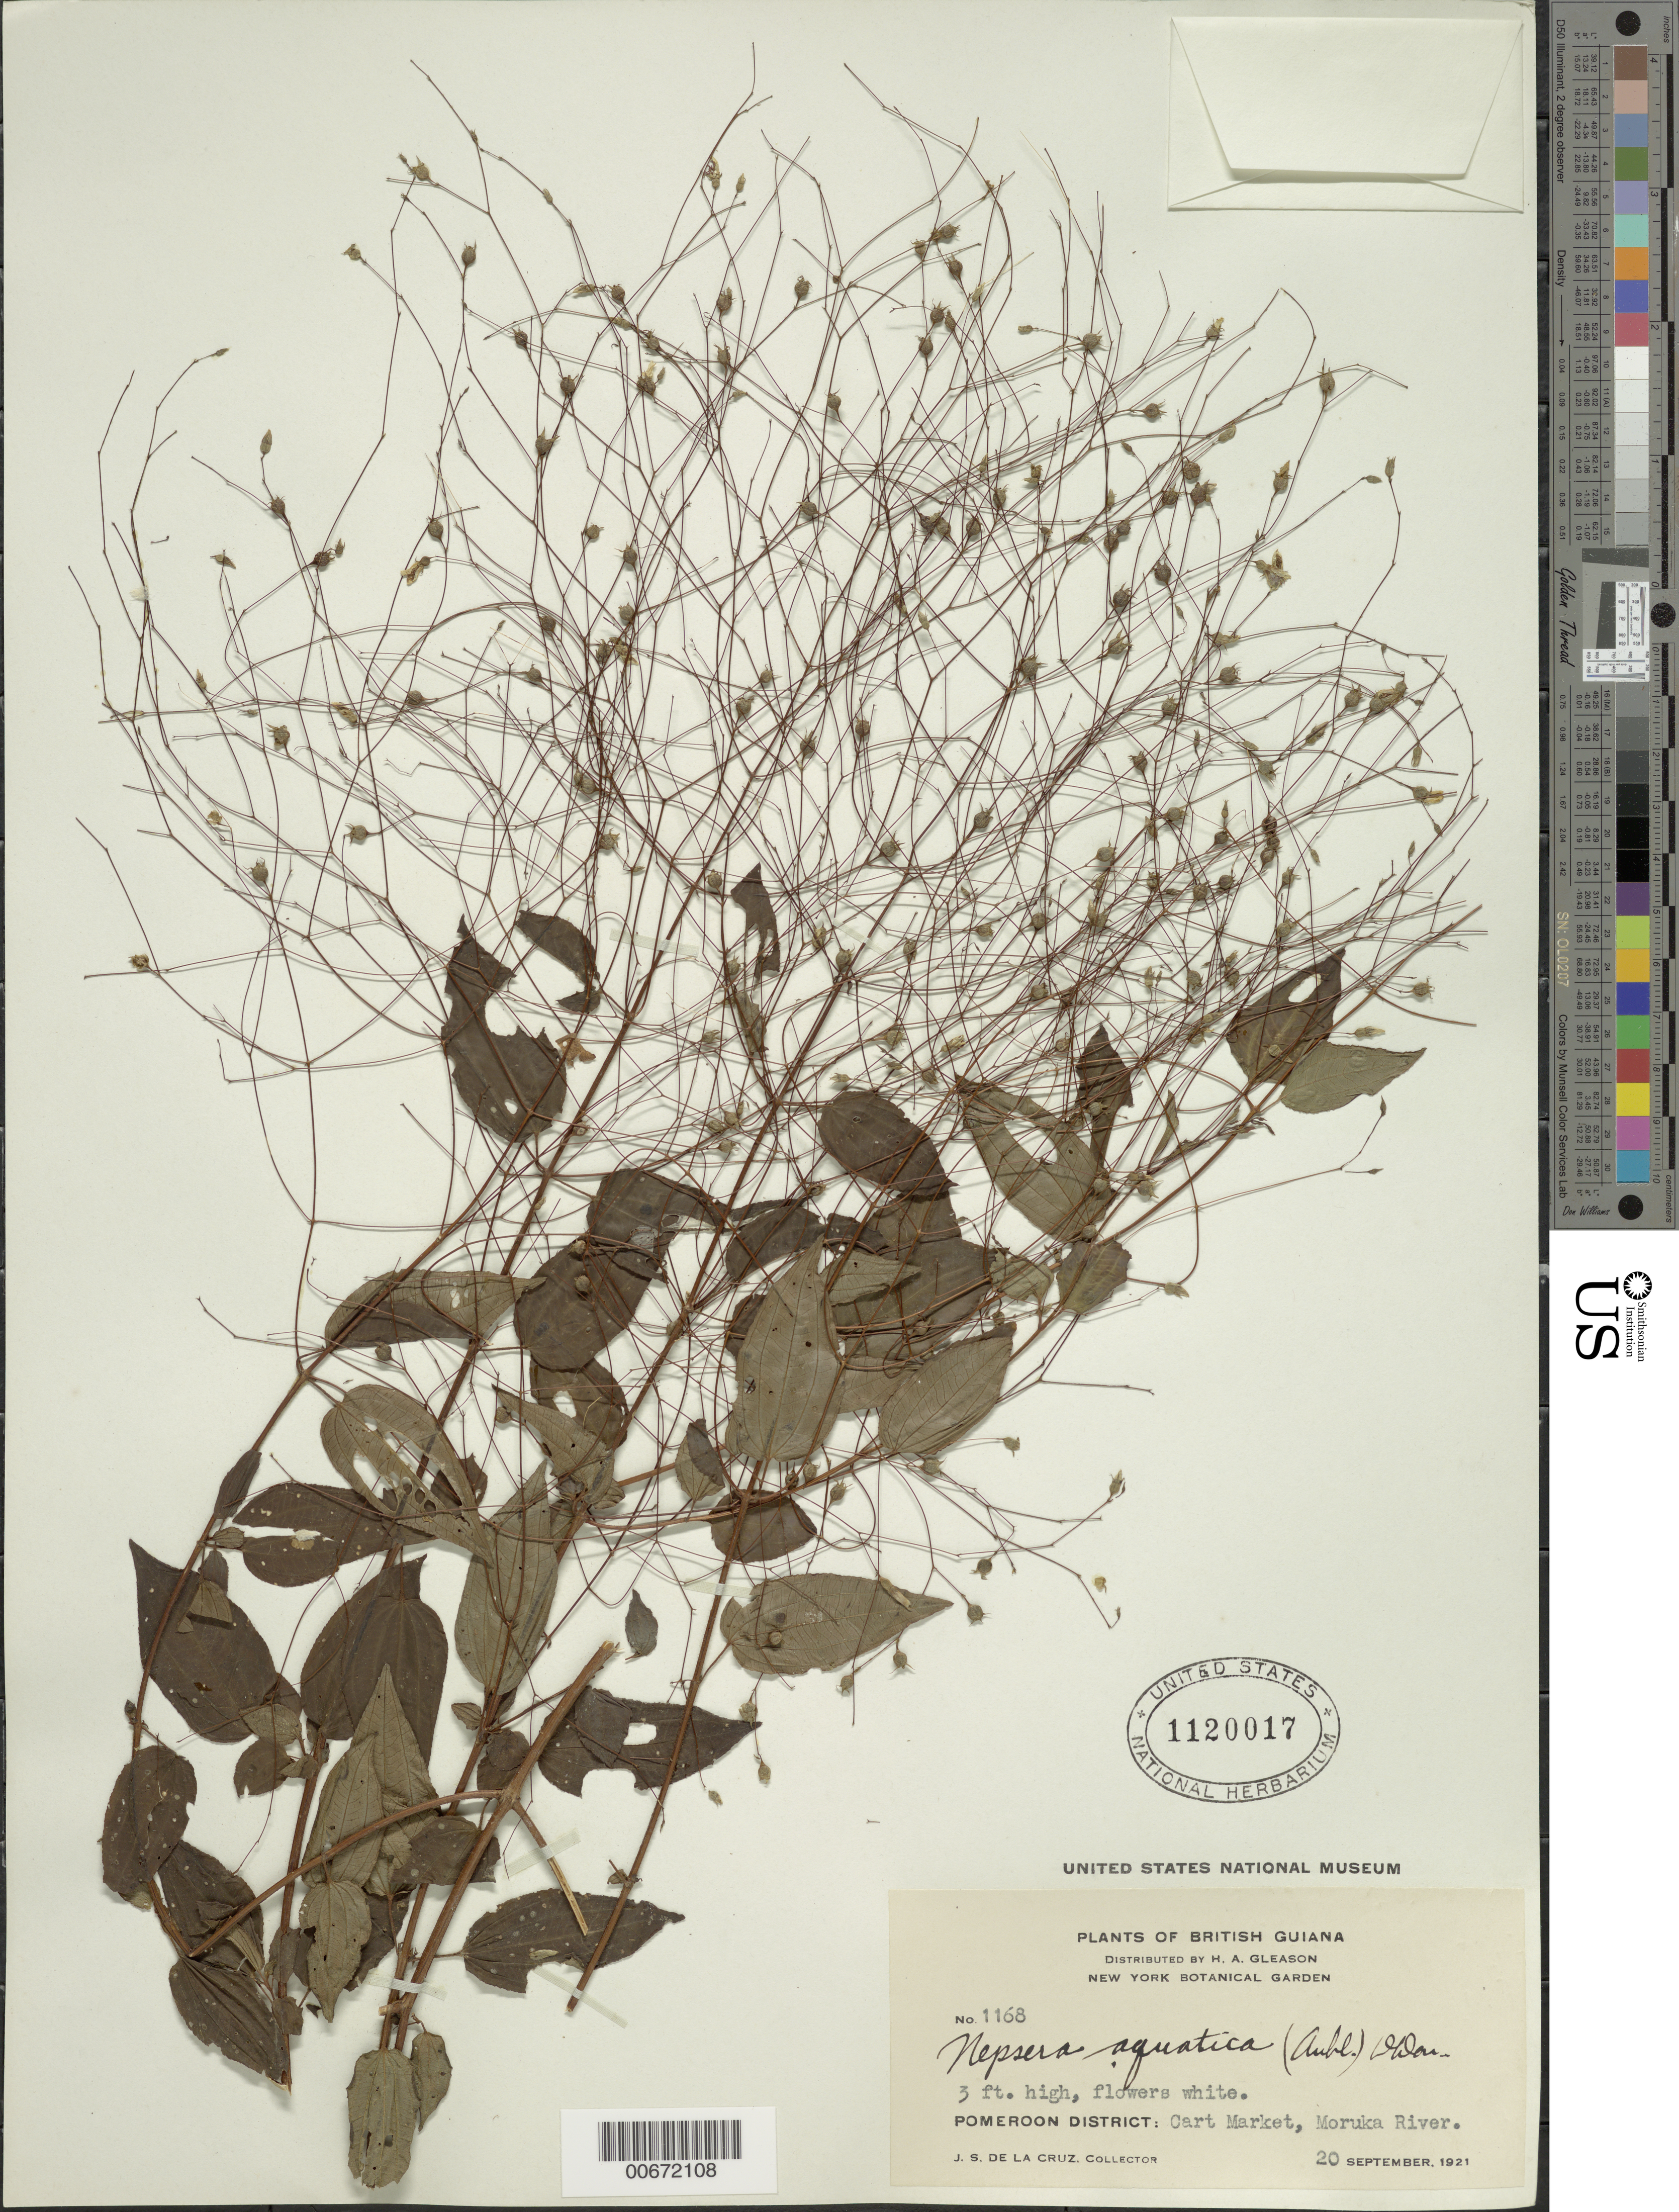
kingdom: Plantae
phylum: Tracheophyta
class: Magnoliopsida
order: Myrtales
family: Melastomataceae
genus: Nepsera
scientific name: Nepsera aquatica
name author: (Aubl.) Naudin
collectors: J. S. de la Cruz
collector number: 1168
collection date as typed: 20-Sep-21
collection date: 1921-09-20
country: Guyana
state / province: Barima-Waini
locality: Cart Market, Moruka R., Pomeroon Dist.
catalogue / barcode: US 1120017